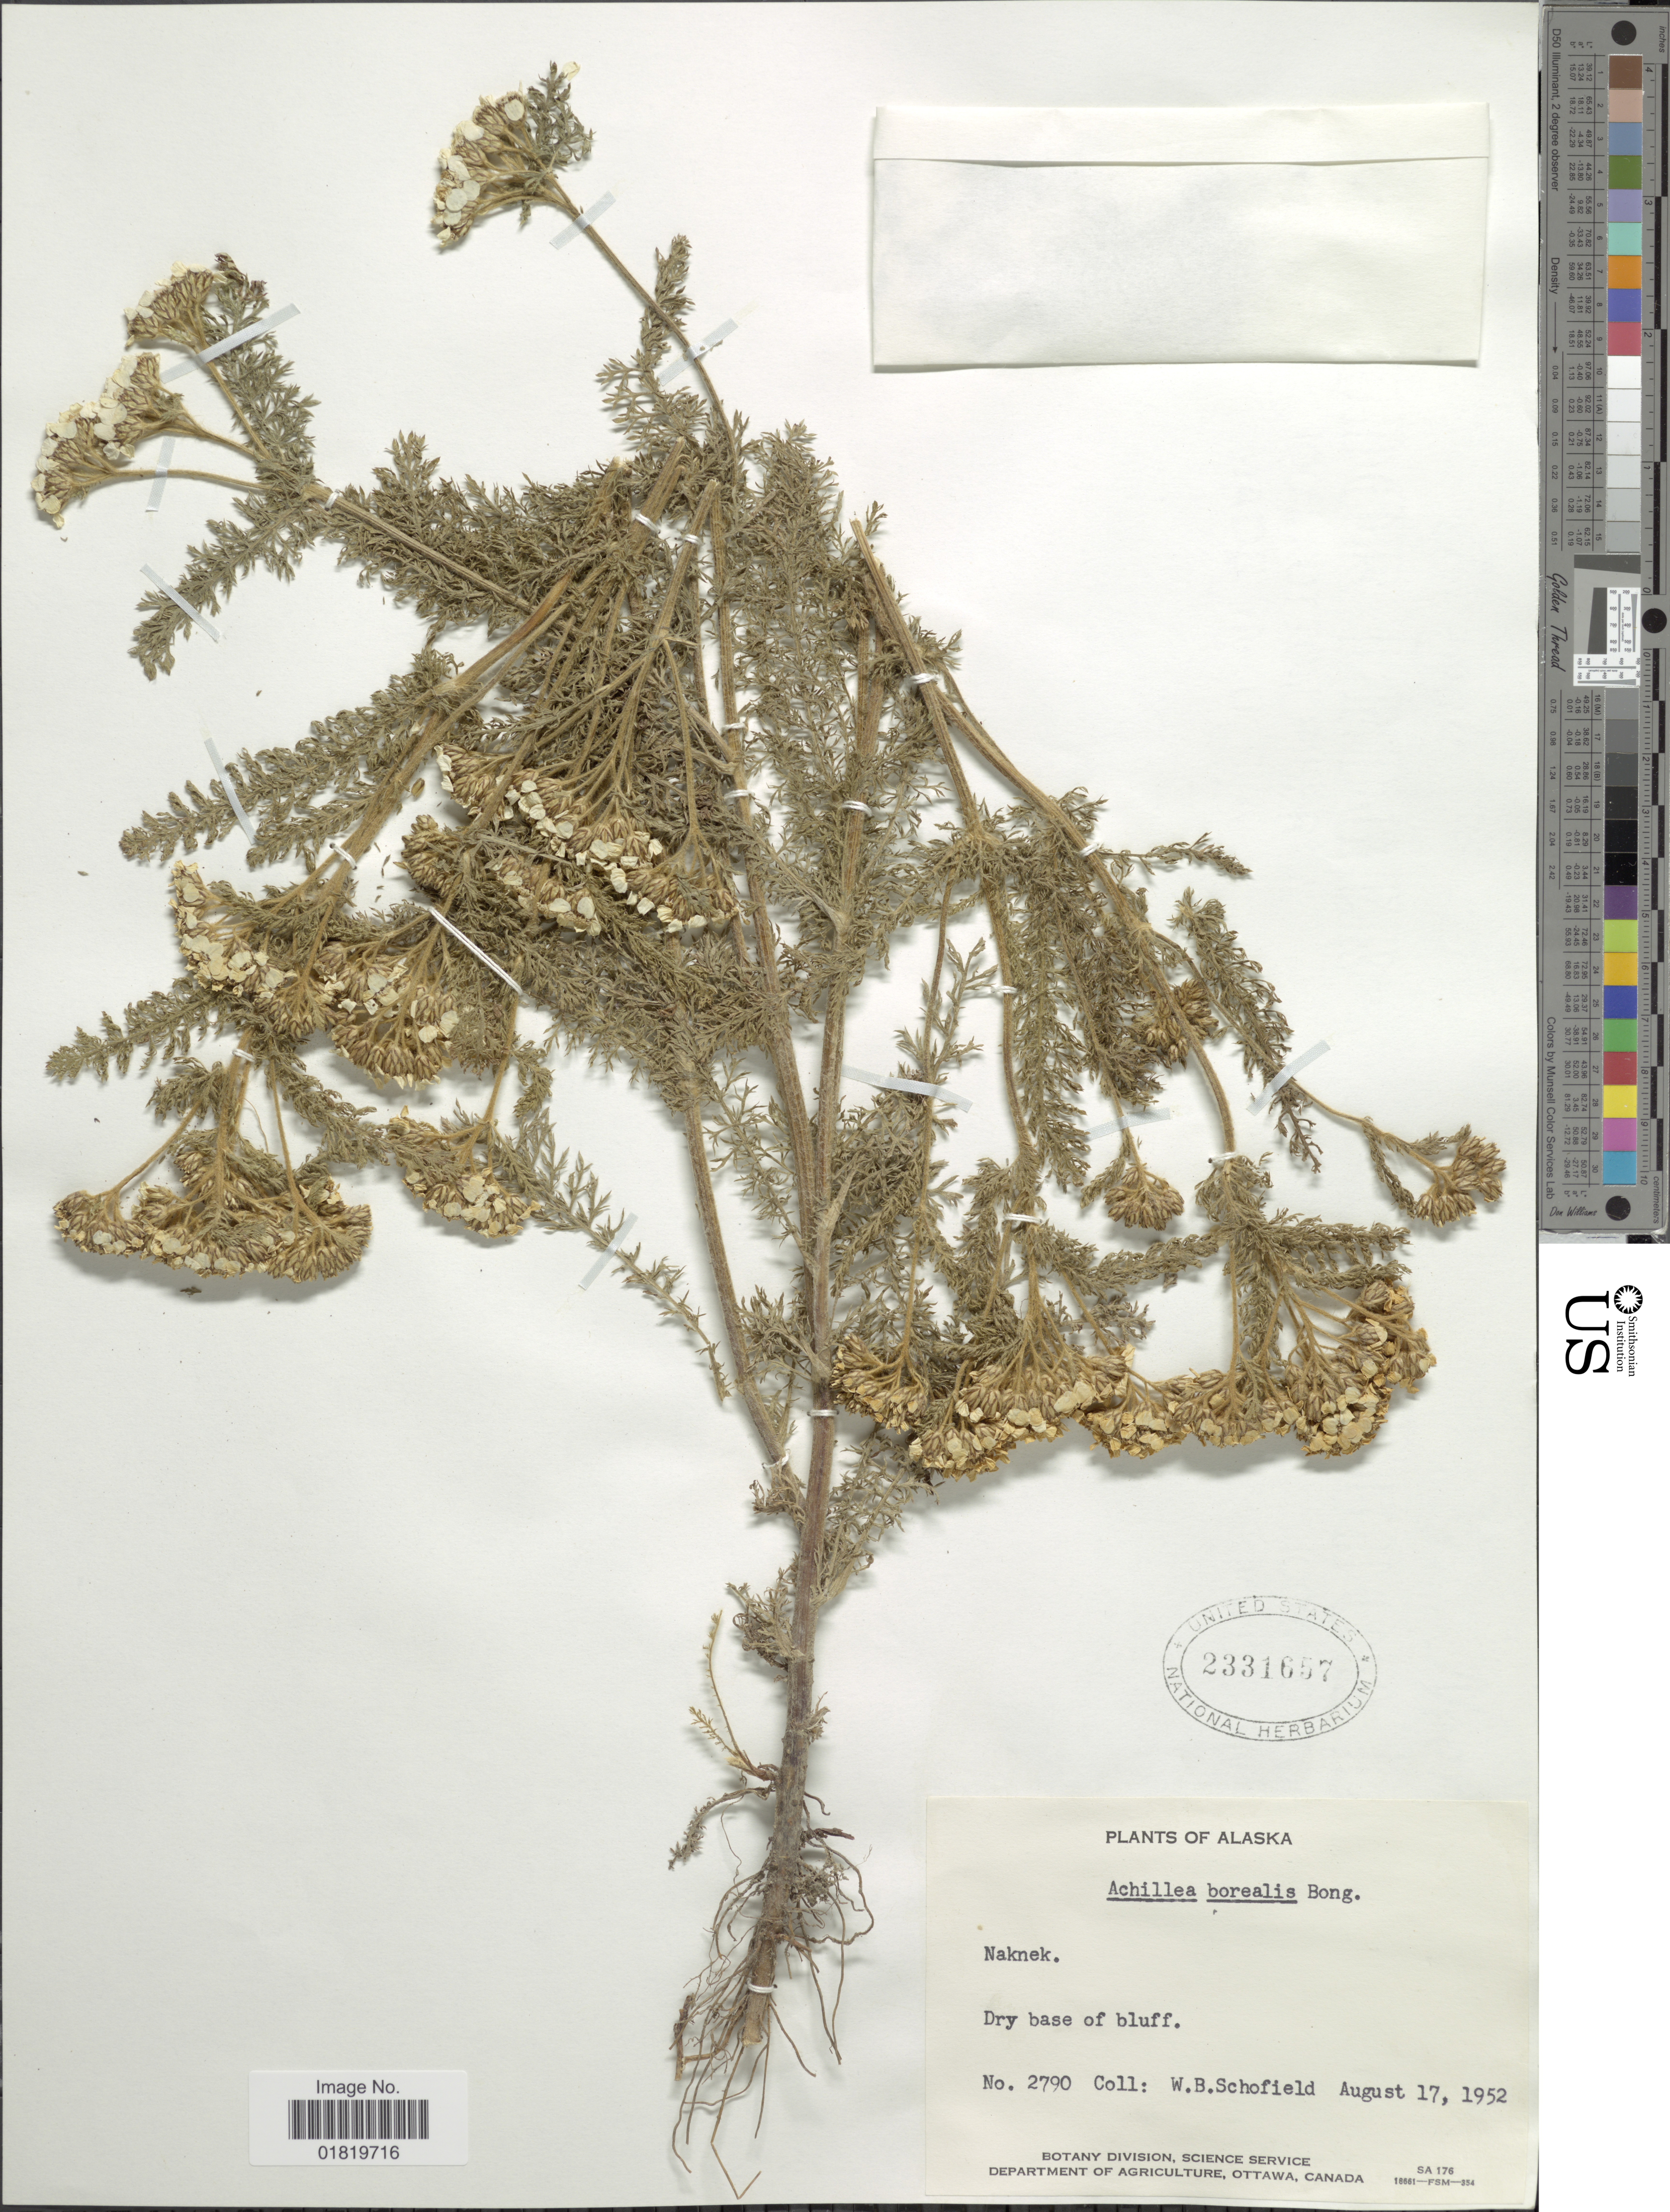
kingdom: Plantae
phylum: Tracheophyta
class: Magnoliopsida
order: Asterales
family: Asteraceae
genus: Achillea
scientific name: Achillea borealis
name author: Bong.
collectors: W. Schofield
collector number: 2790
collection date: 1952-08-17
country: United States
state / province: Alaska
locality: Naknek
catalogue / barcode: US 2331657